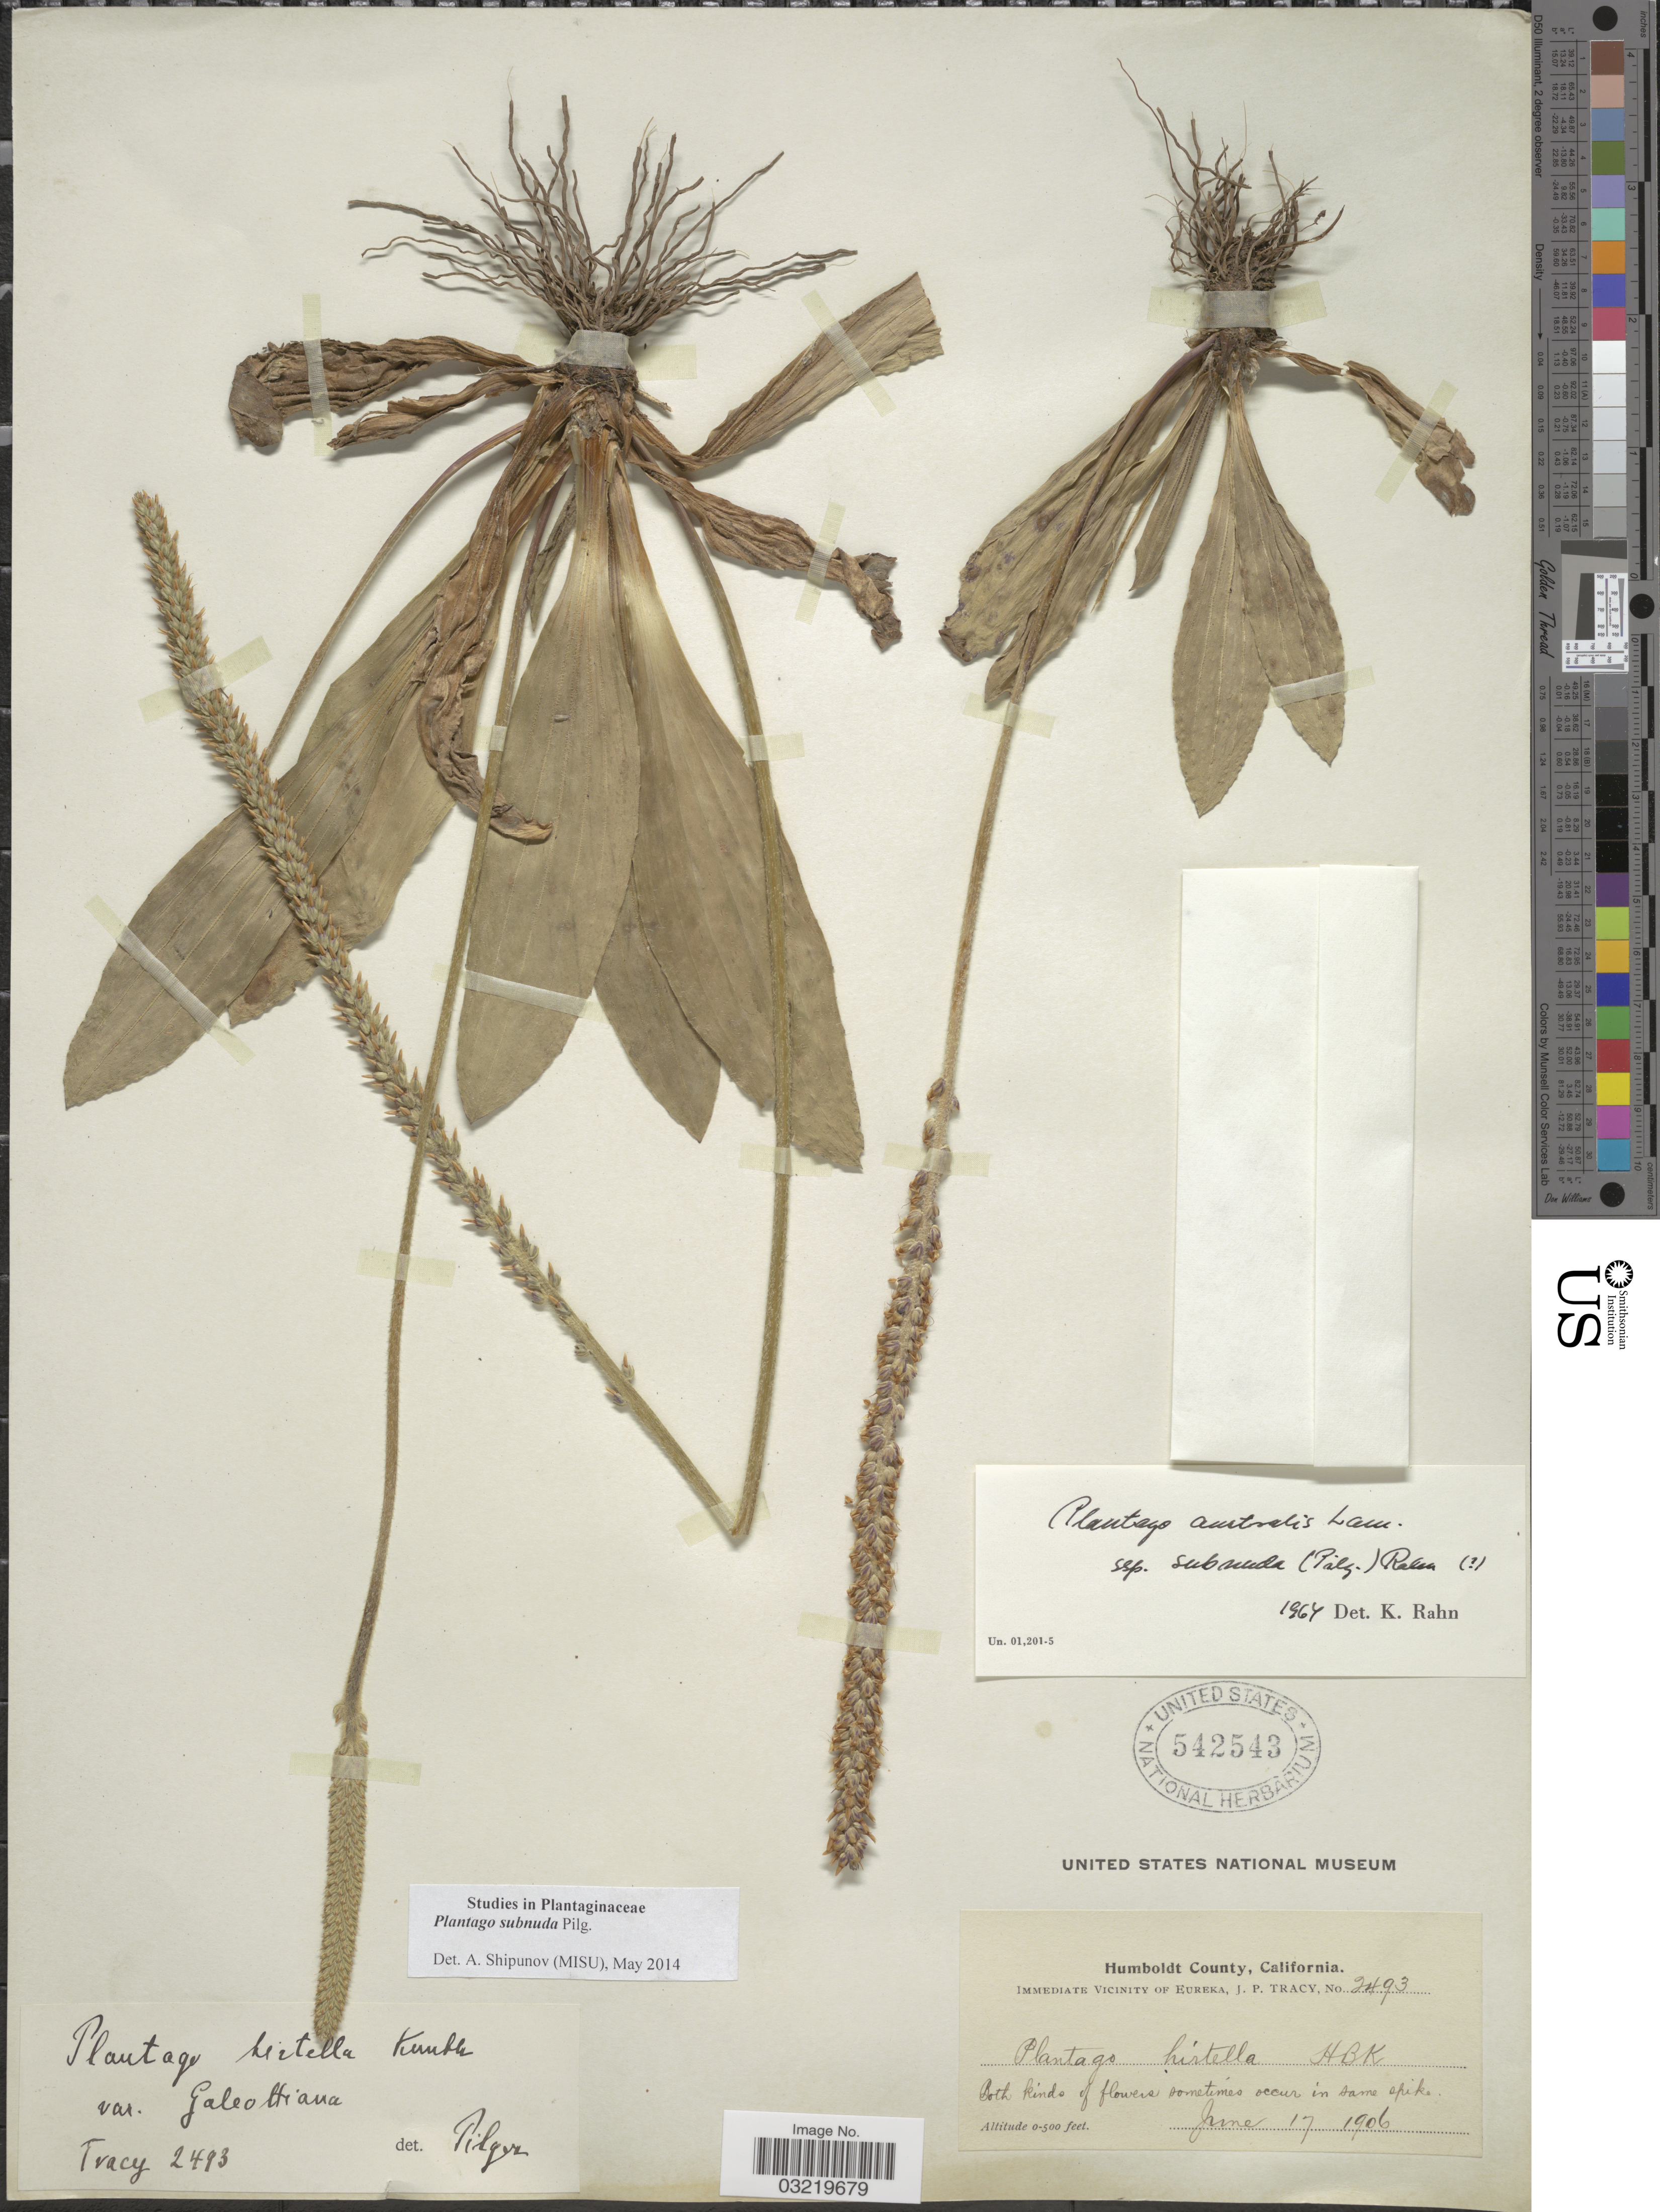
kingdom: Plantae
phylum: Tracheophyta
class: Magnoliopsida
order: Lamiales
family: Plantaginaceae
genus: Plantago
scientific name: Plantago subnuda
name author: Pilg.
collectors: J. Tracy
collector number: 2493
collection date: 1906-06-17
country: United States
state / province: California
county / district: Humboldt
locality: Humboldt County, Immediate Vicinity of Eureka.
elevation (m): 0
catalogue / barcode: US 542543